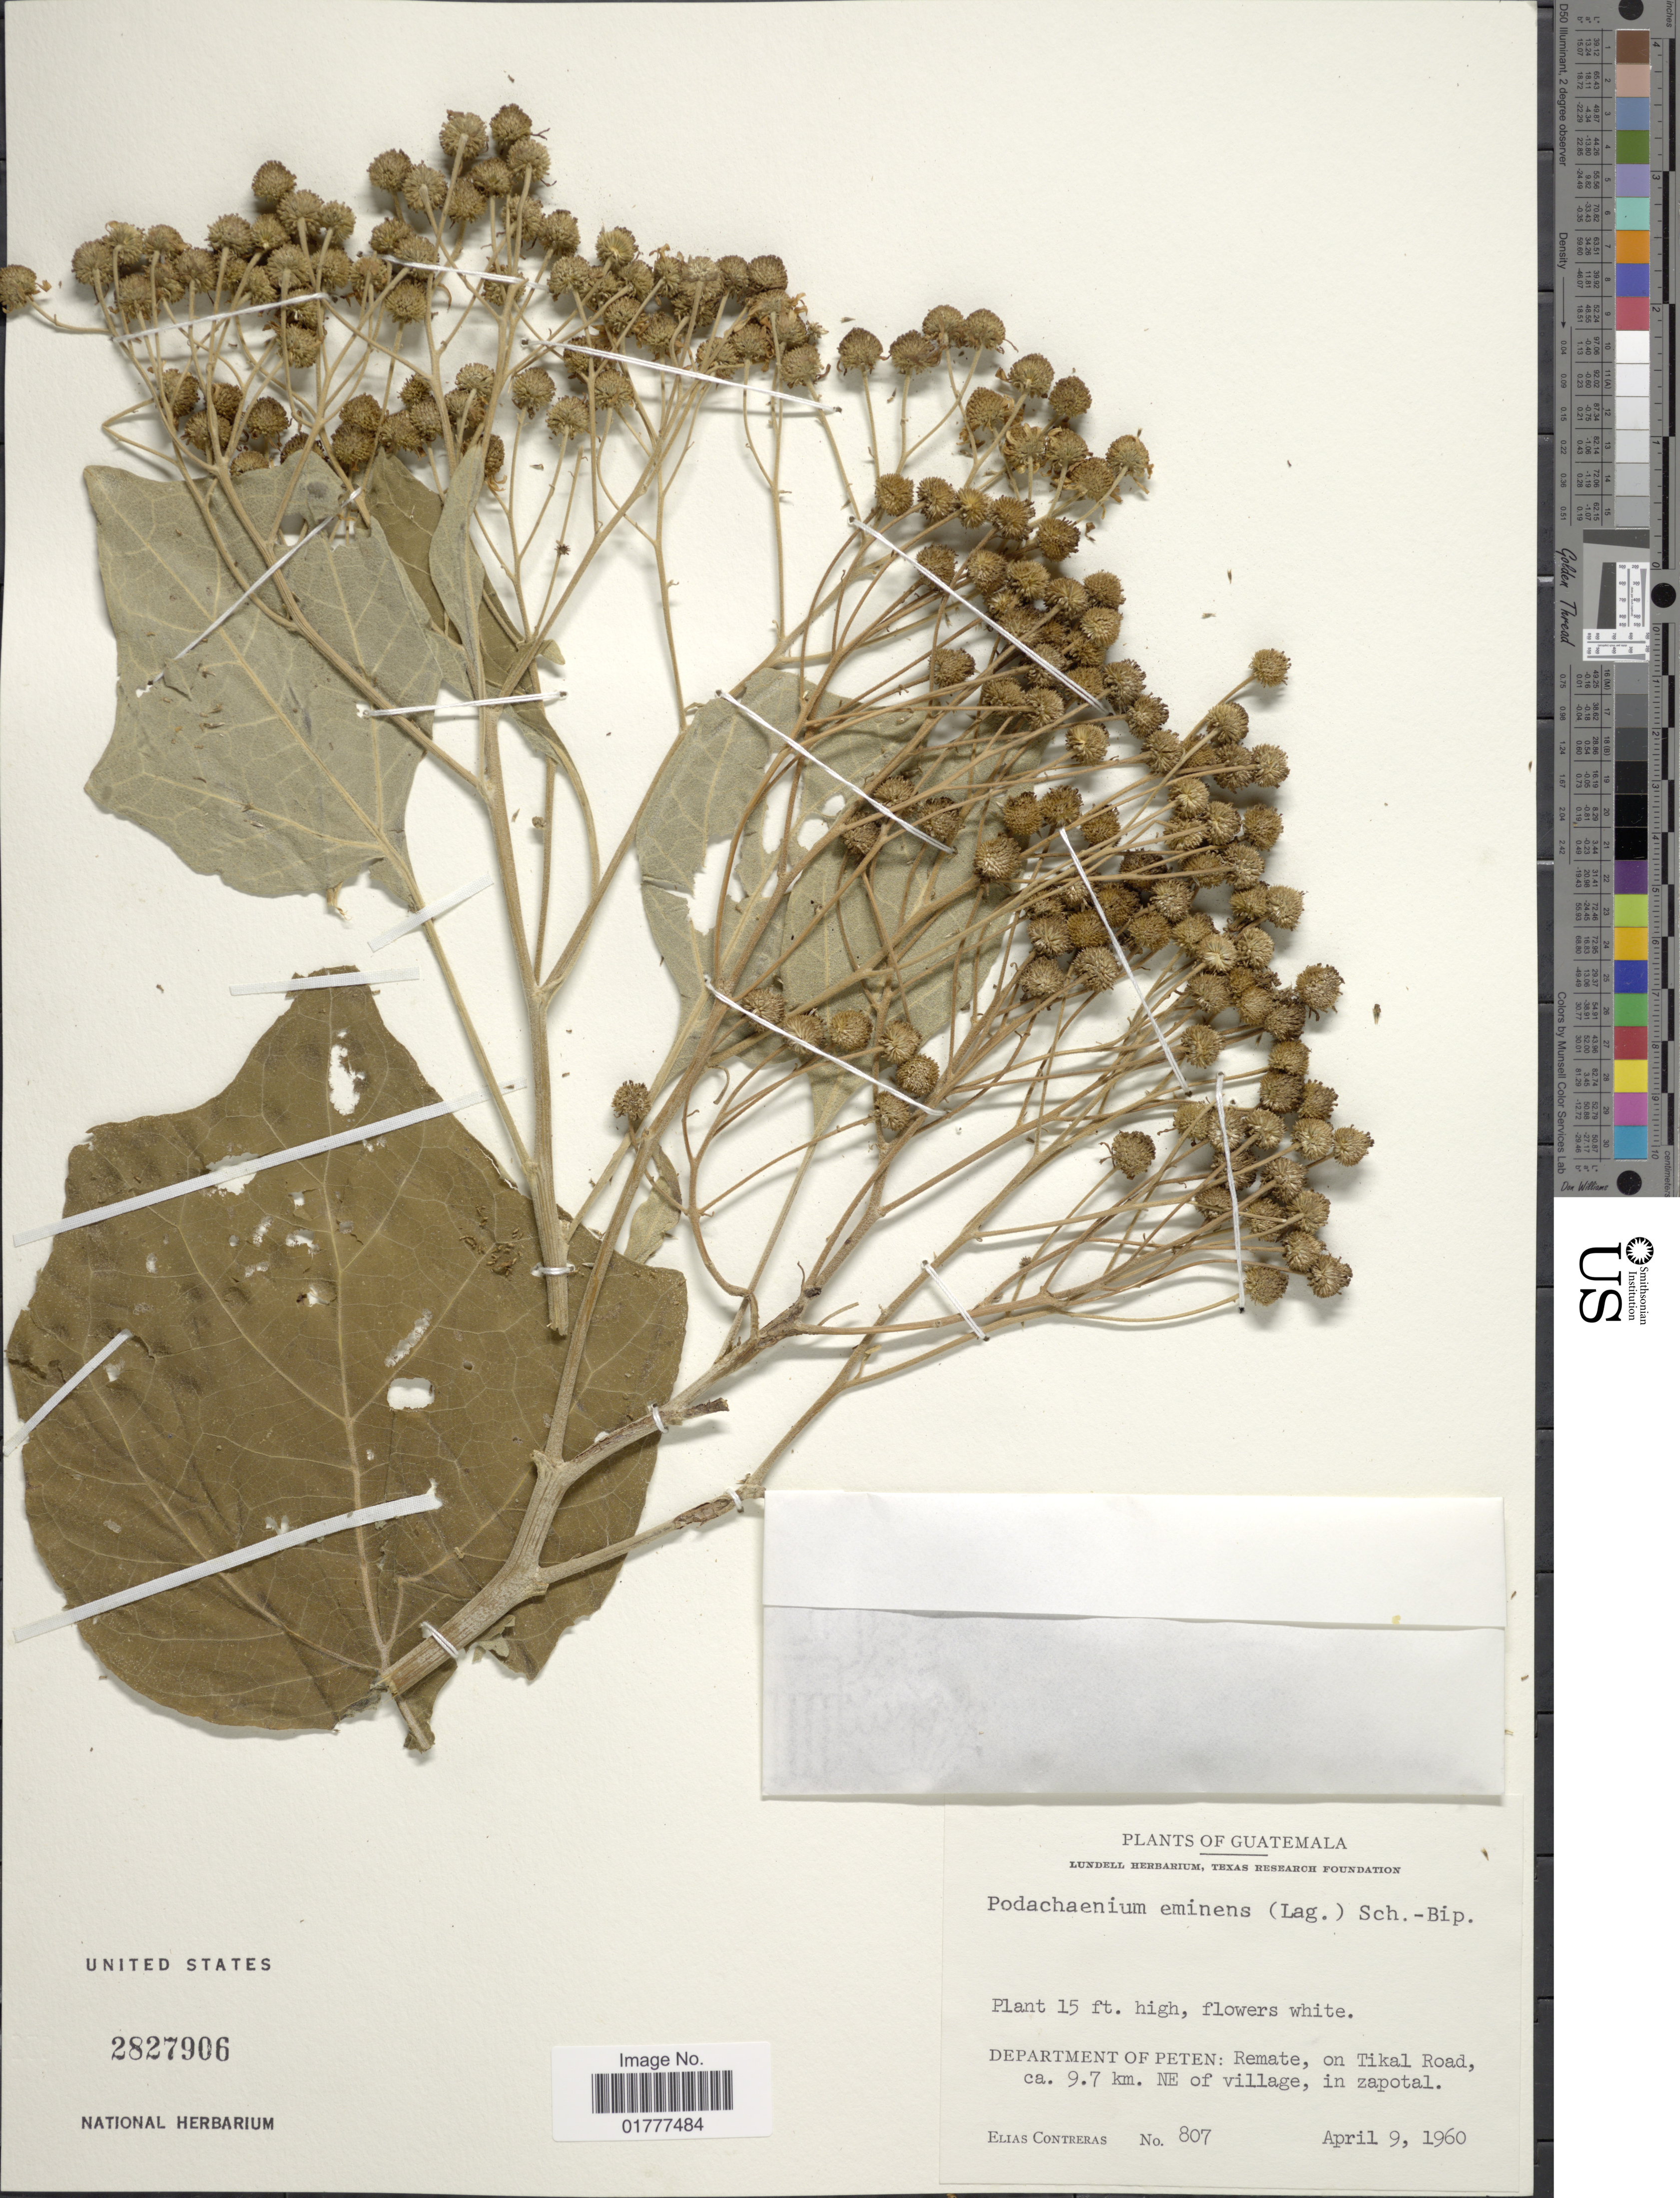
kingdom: Plantae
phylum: Tracheophyta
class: Magnoliopsida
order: Asterales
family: Asteraceae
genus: Podachaenium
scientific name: Podachaenium eminens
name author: (Lag.) Sch. Bip. ex Sch. Bip.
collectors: E. Contreras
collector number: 807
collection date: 1960-04-09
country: Guatemala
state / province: El Petén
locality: Department of Peten: Remate, on Tikal Road, ca. 9.7 km NE of village, in zapotal.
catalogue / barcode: US 2827906